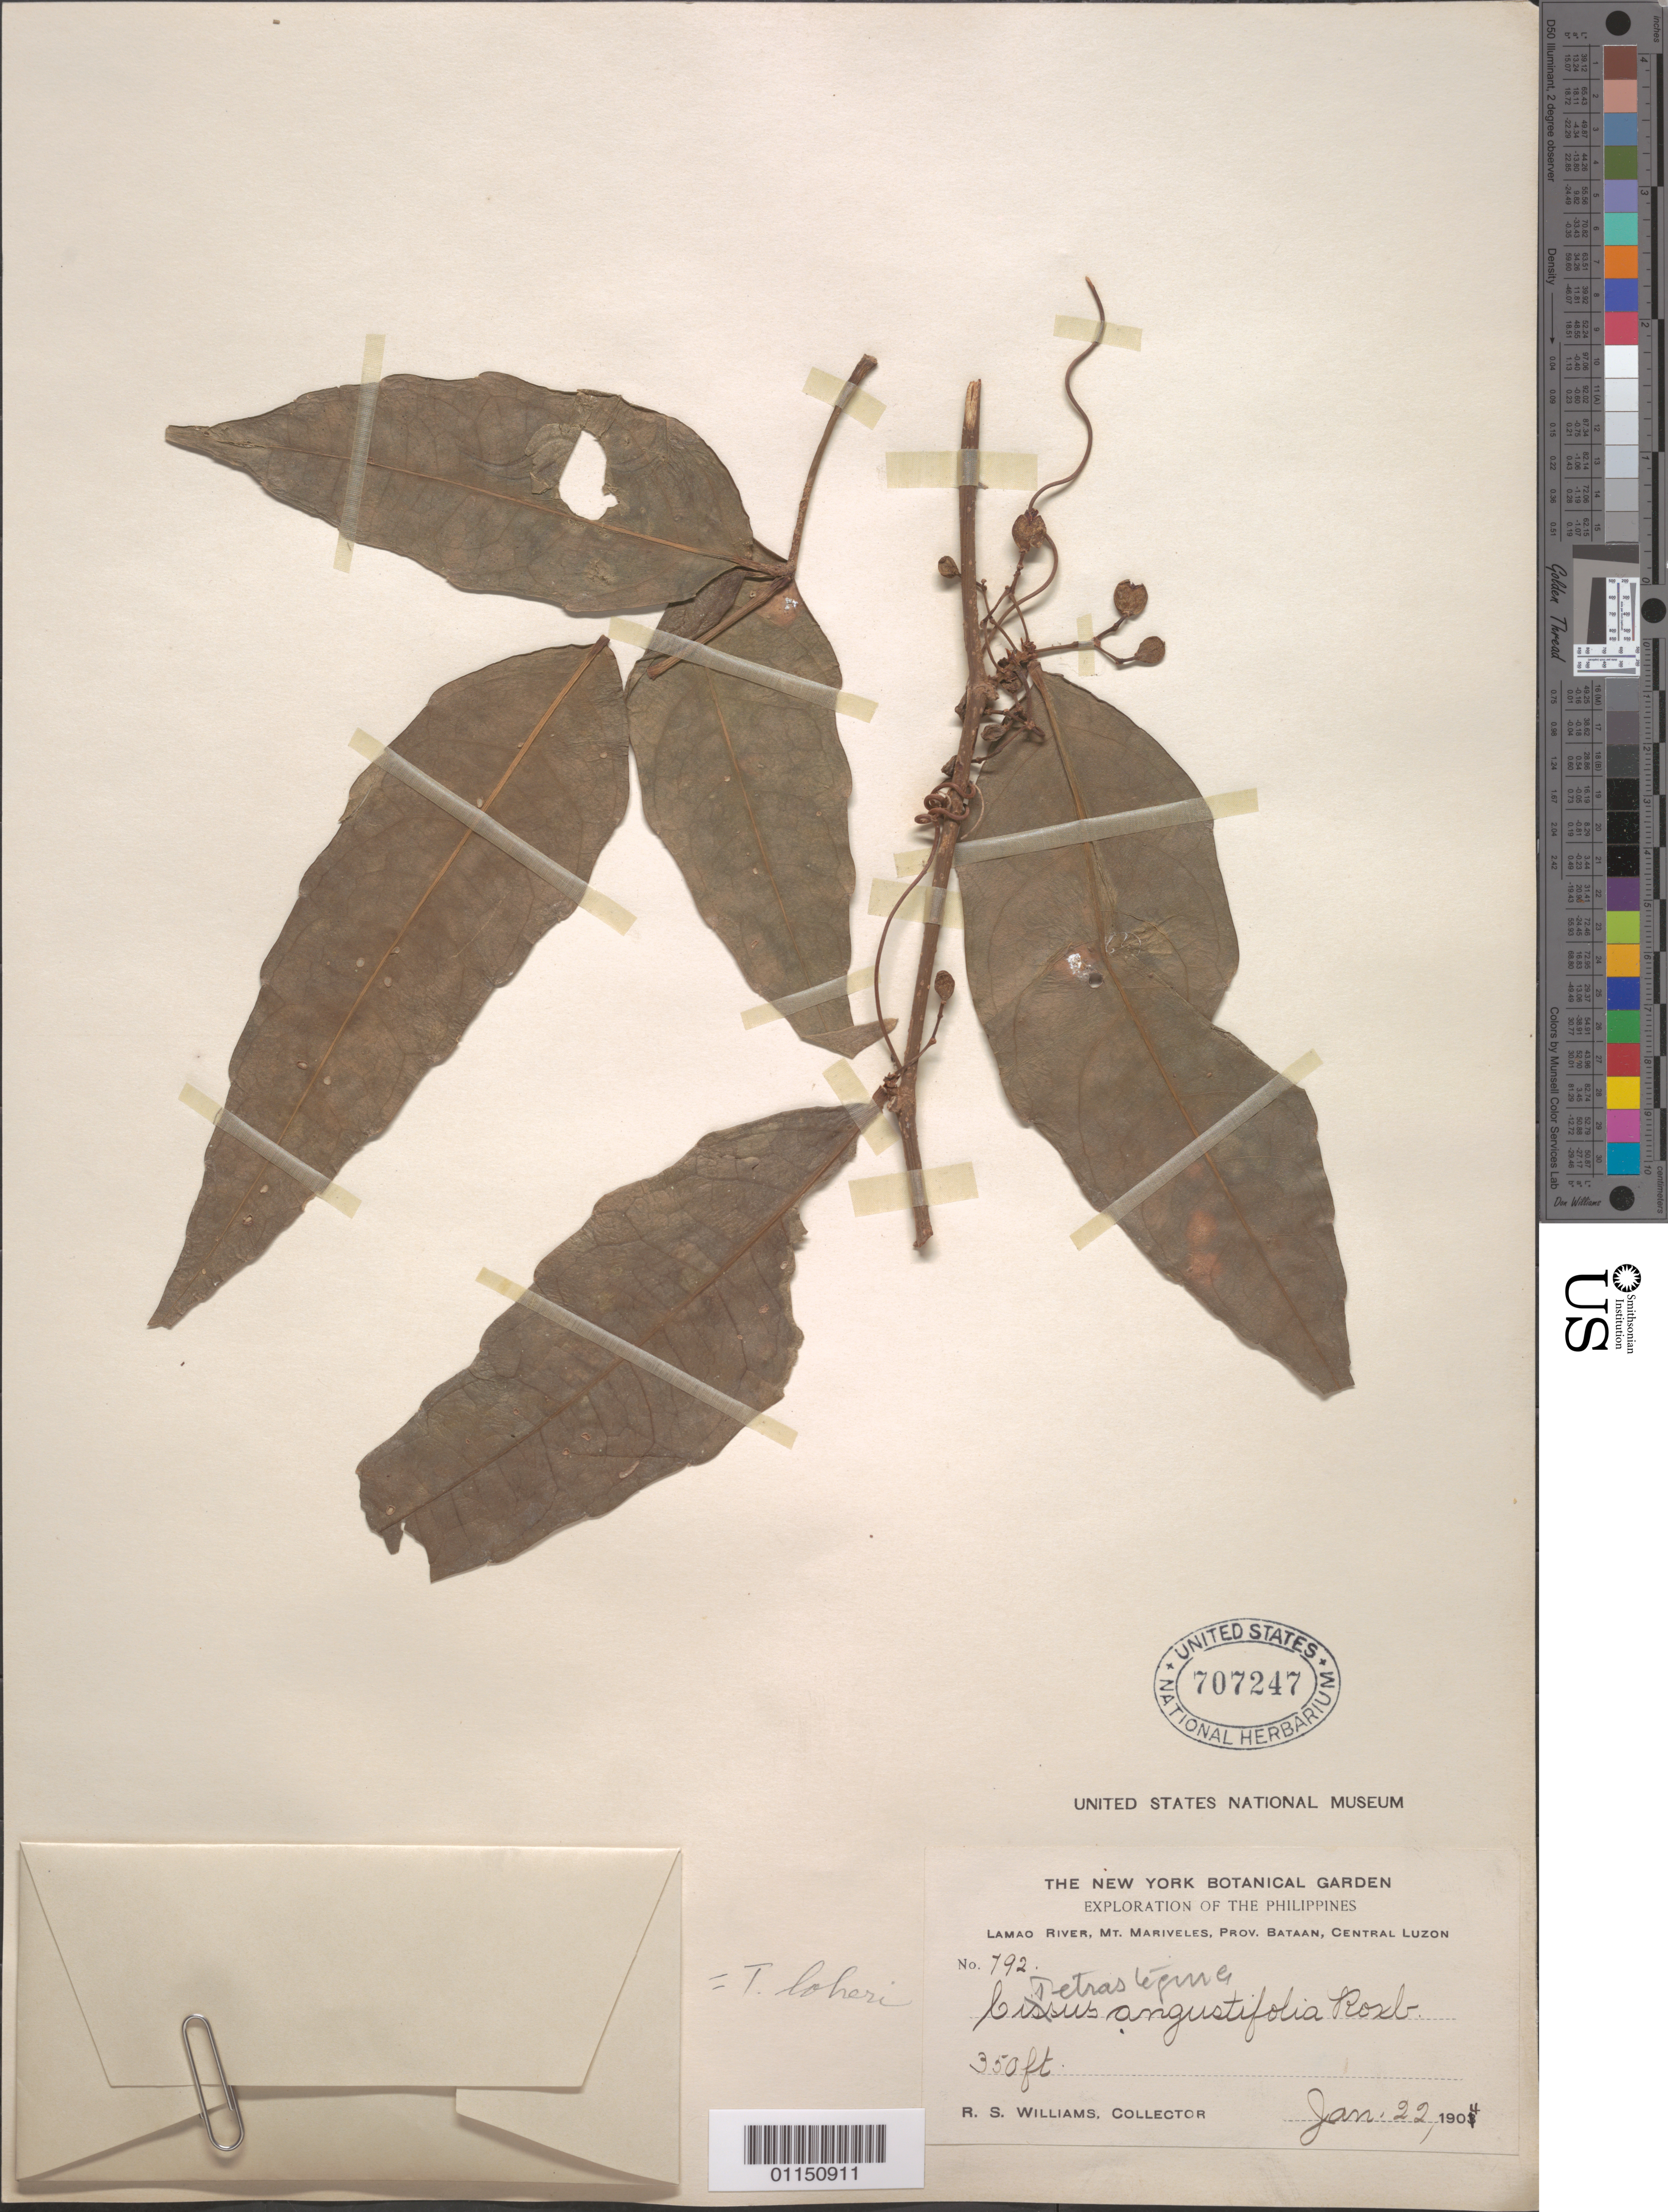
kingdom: Plantae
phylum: Tracheophyta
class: Magnoliopsida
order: Vitales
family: Vitaceae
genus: Tetrastigma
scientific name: Tetrastigma loheri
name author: Gagnep.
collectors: R. S. Williams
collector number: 792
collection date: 1904-01-22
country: Philippines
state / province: Central Luzon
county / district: Bataan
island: Luzon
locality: Lamao River, Mt Mariveles, Central Luzon.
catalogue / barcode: US 707247